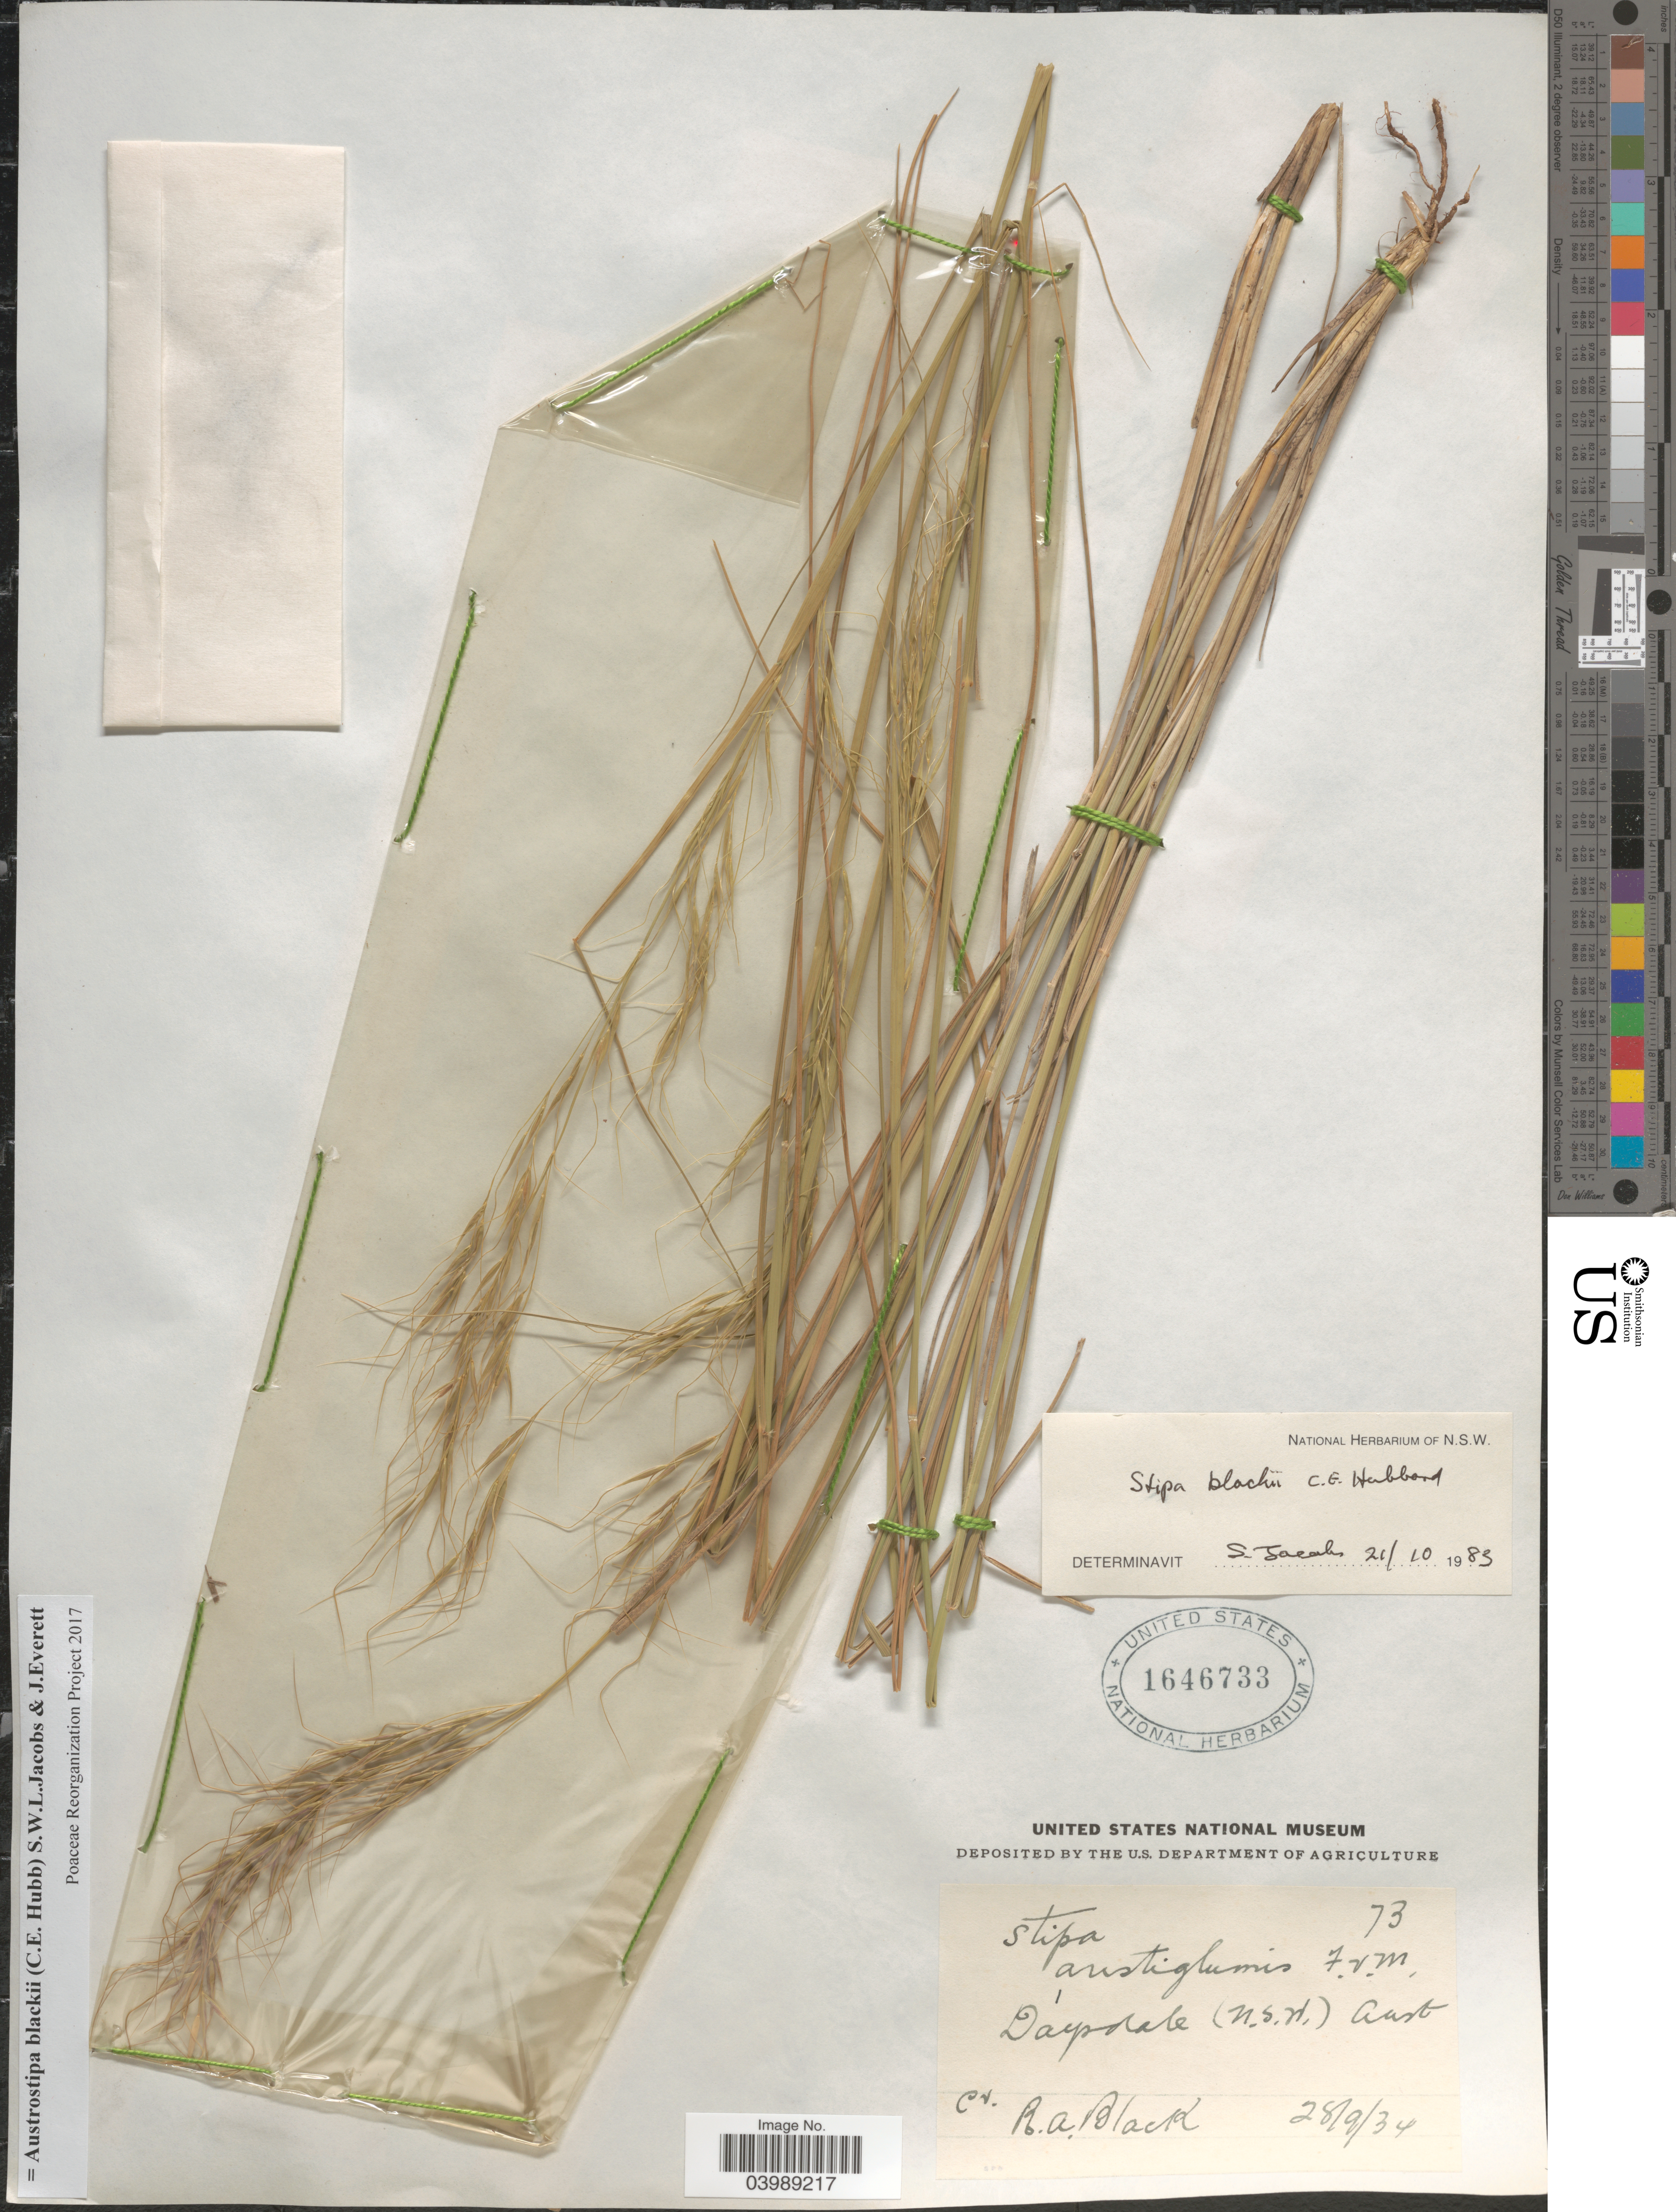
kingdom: Plantae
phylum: Tracheophyta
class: Liliopsida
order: Poales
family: Poaceae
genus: Austrostipa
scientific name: Austrostipa blackii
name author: (C.E. Hubb.) S.W.L. Jacobs & J. Everett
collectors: R. A. Black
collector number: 73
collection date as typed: Transcribed d/m/y: 28/9/34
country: Australia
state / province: New South Wales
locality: Daysdale.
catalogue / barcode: US 1646733